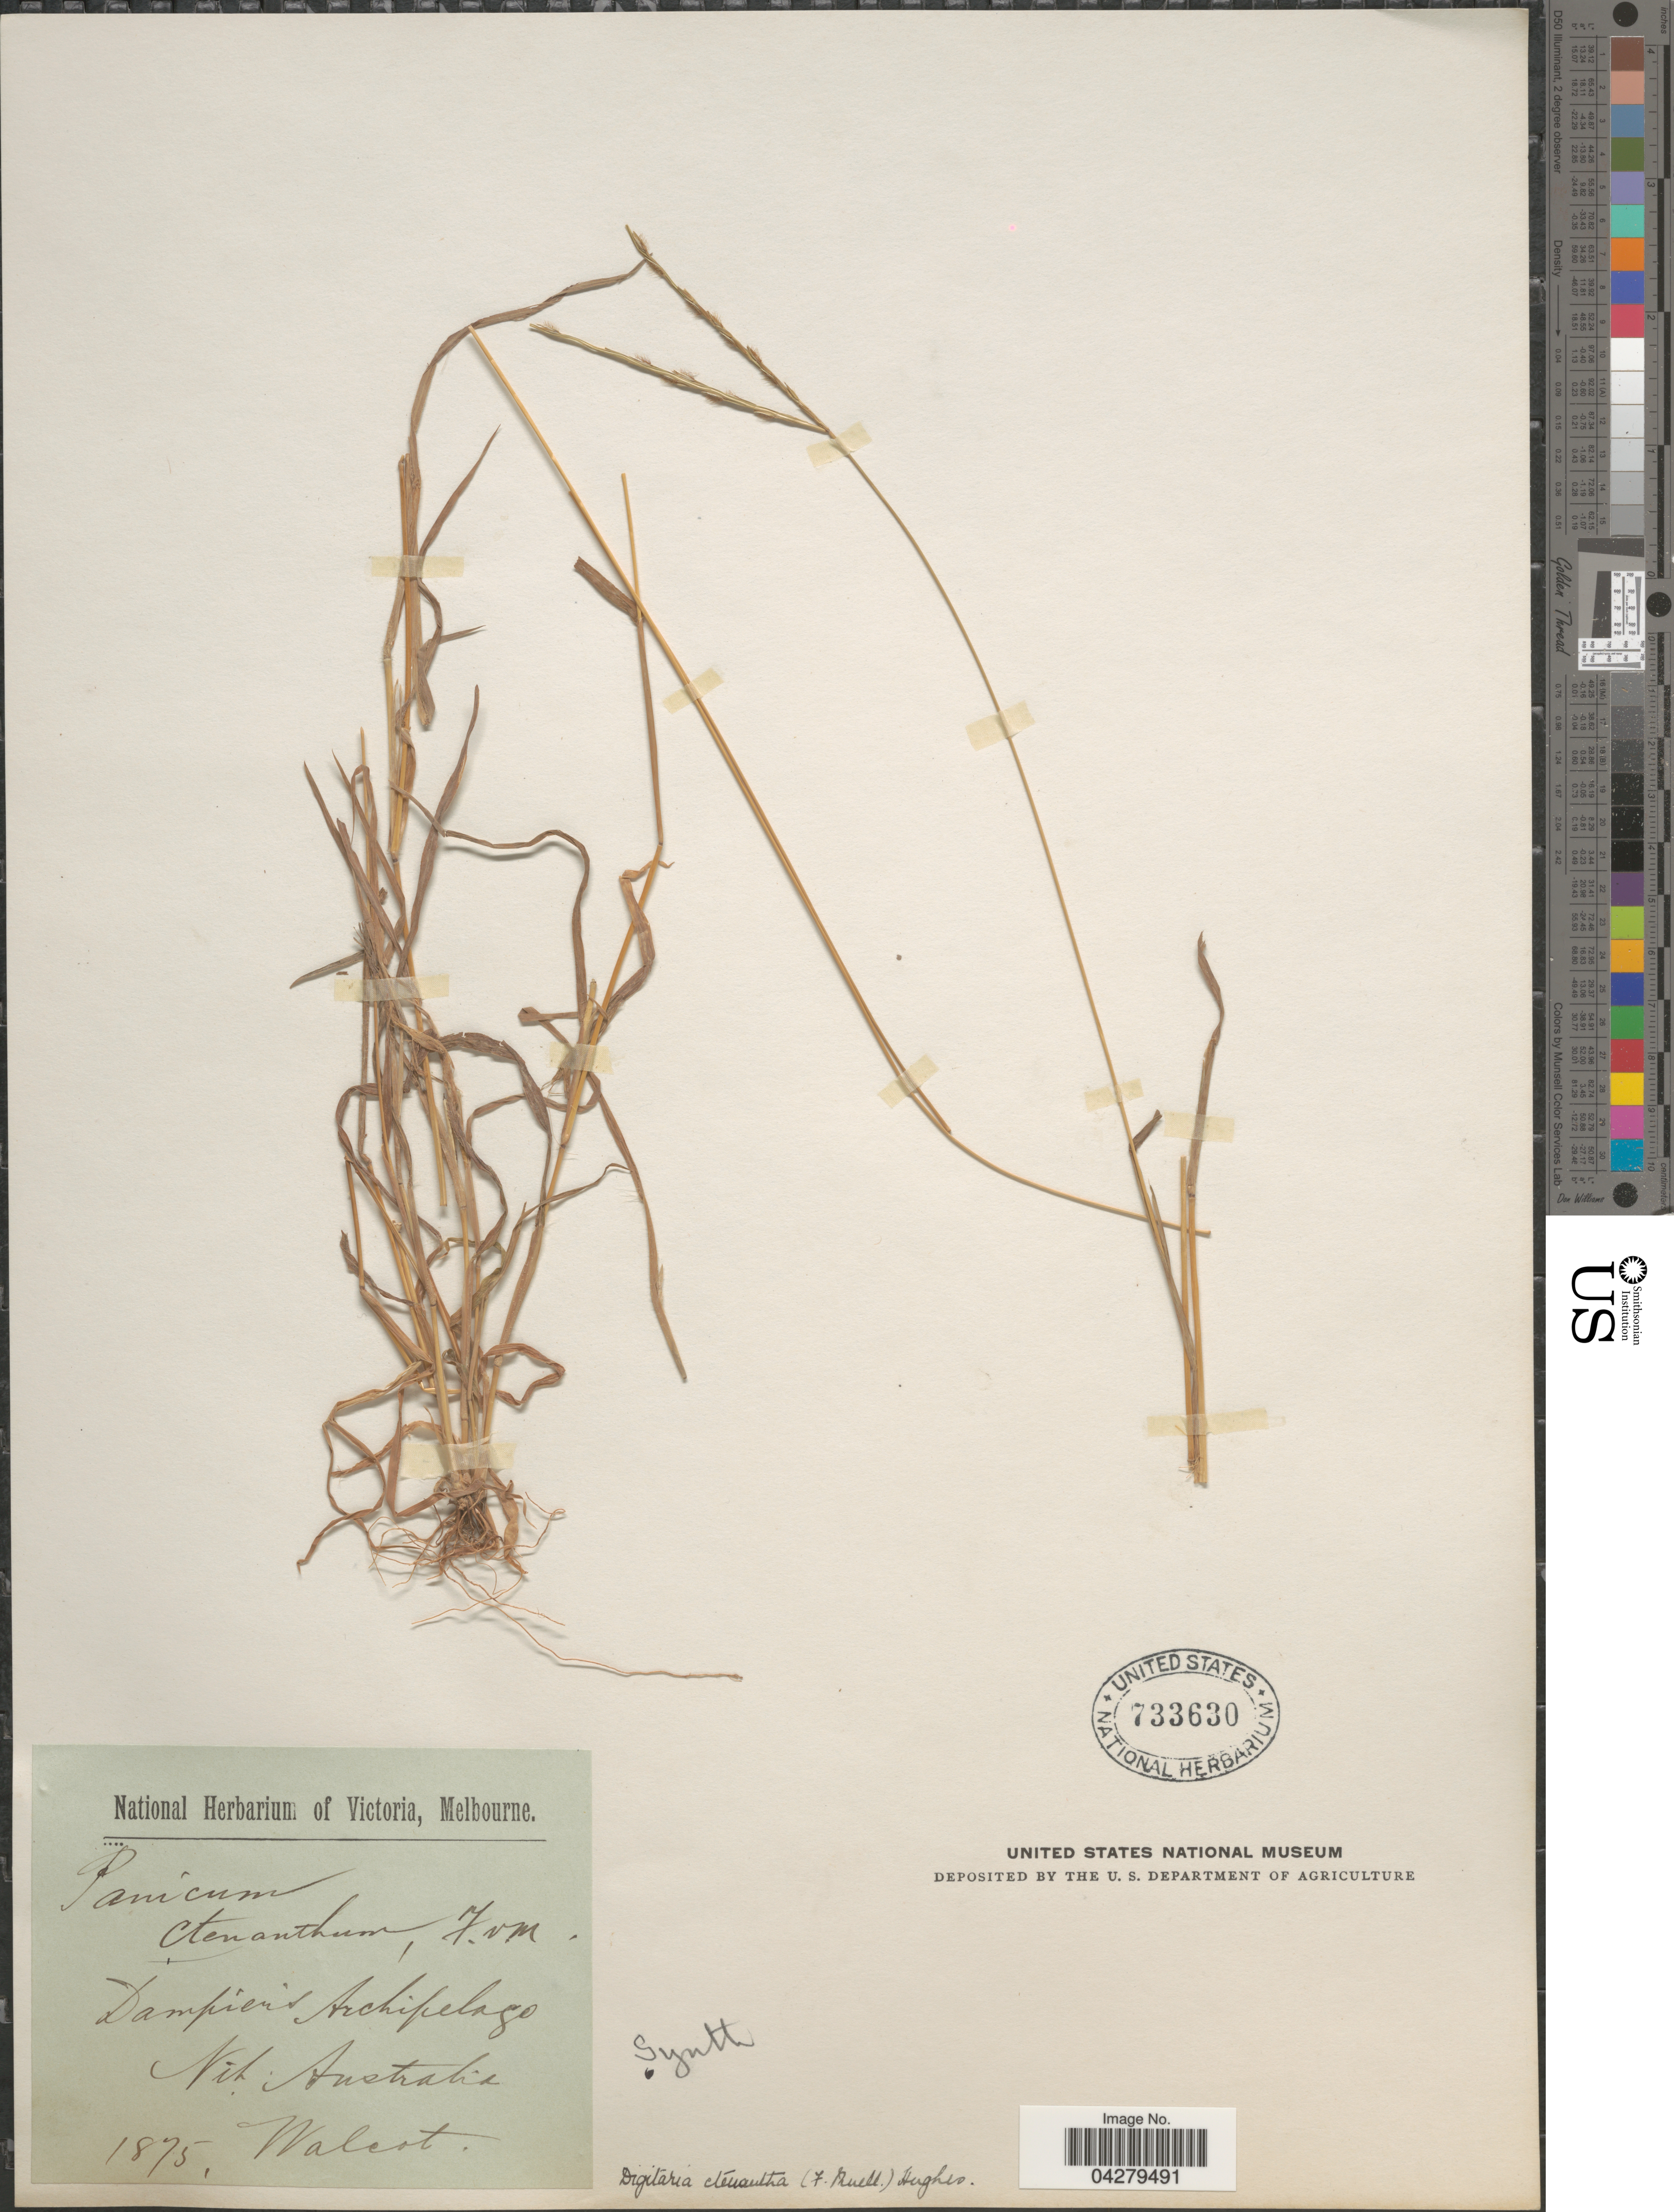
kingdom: Plantae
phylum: Tracheophyta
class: Liliopsida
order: Poales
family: Poaceae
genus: Digitaria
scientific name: Digitaria ctenantha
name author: (F. Muell.) Hughes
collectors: Walcott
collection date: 1875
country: Australia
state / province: Western Australia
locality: Dampier's Archipelago. Nrt. Australia.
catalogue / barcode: US 733630